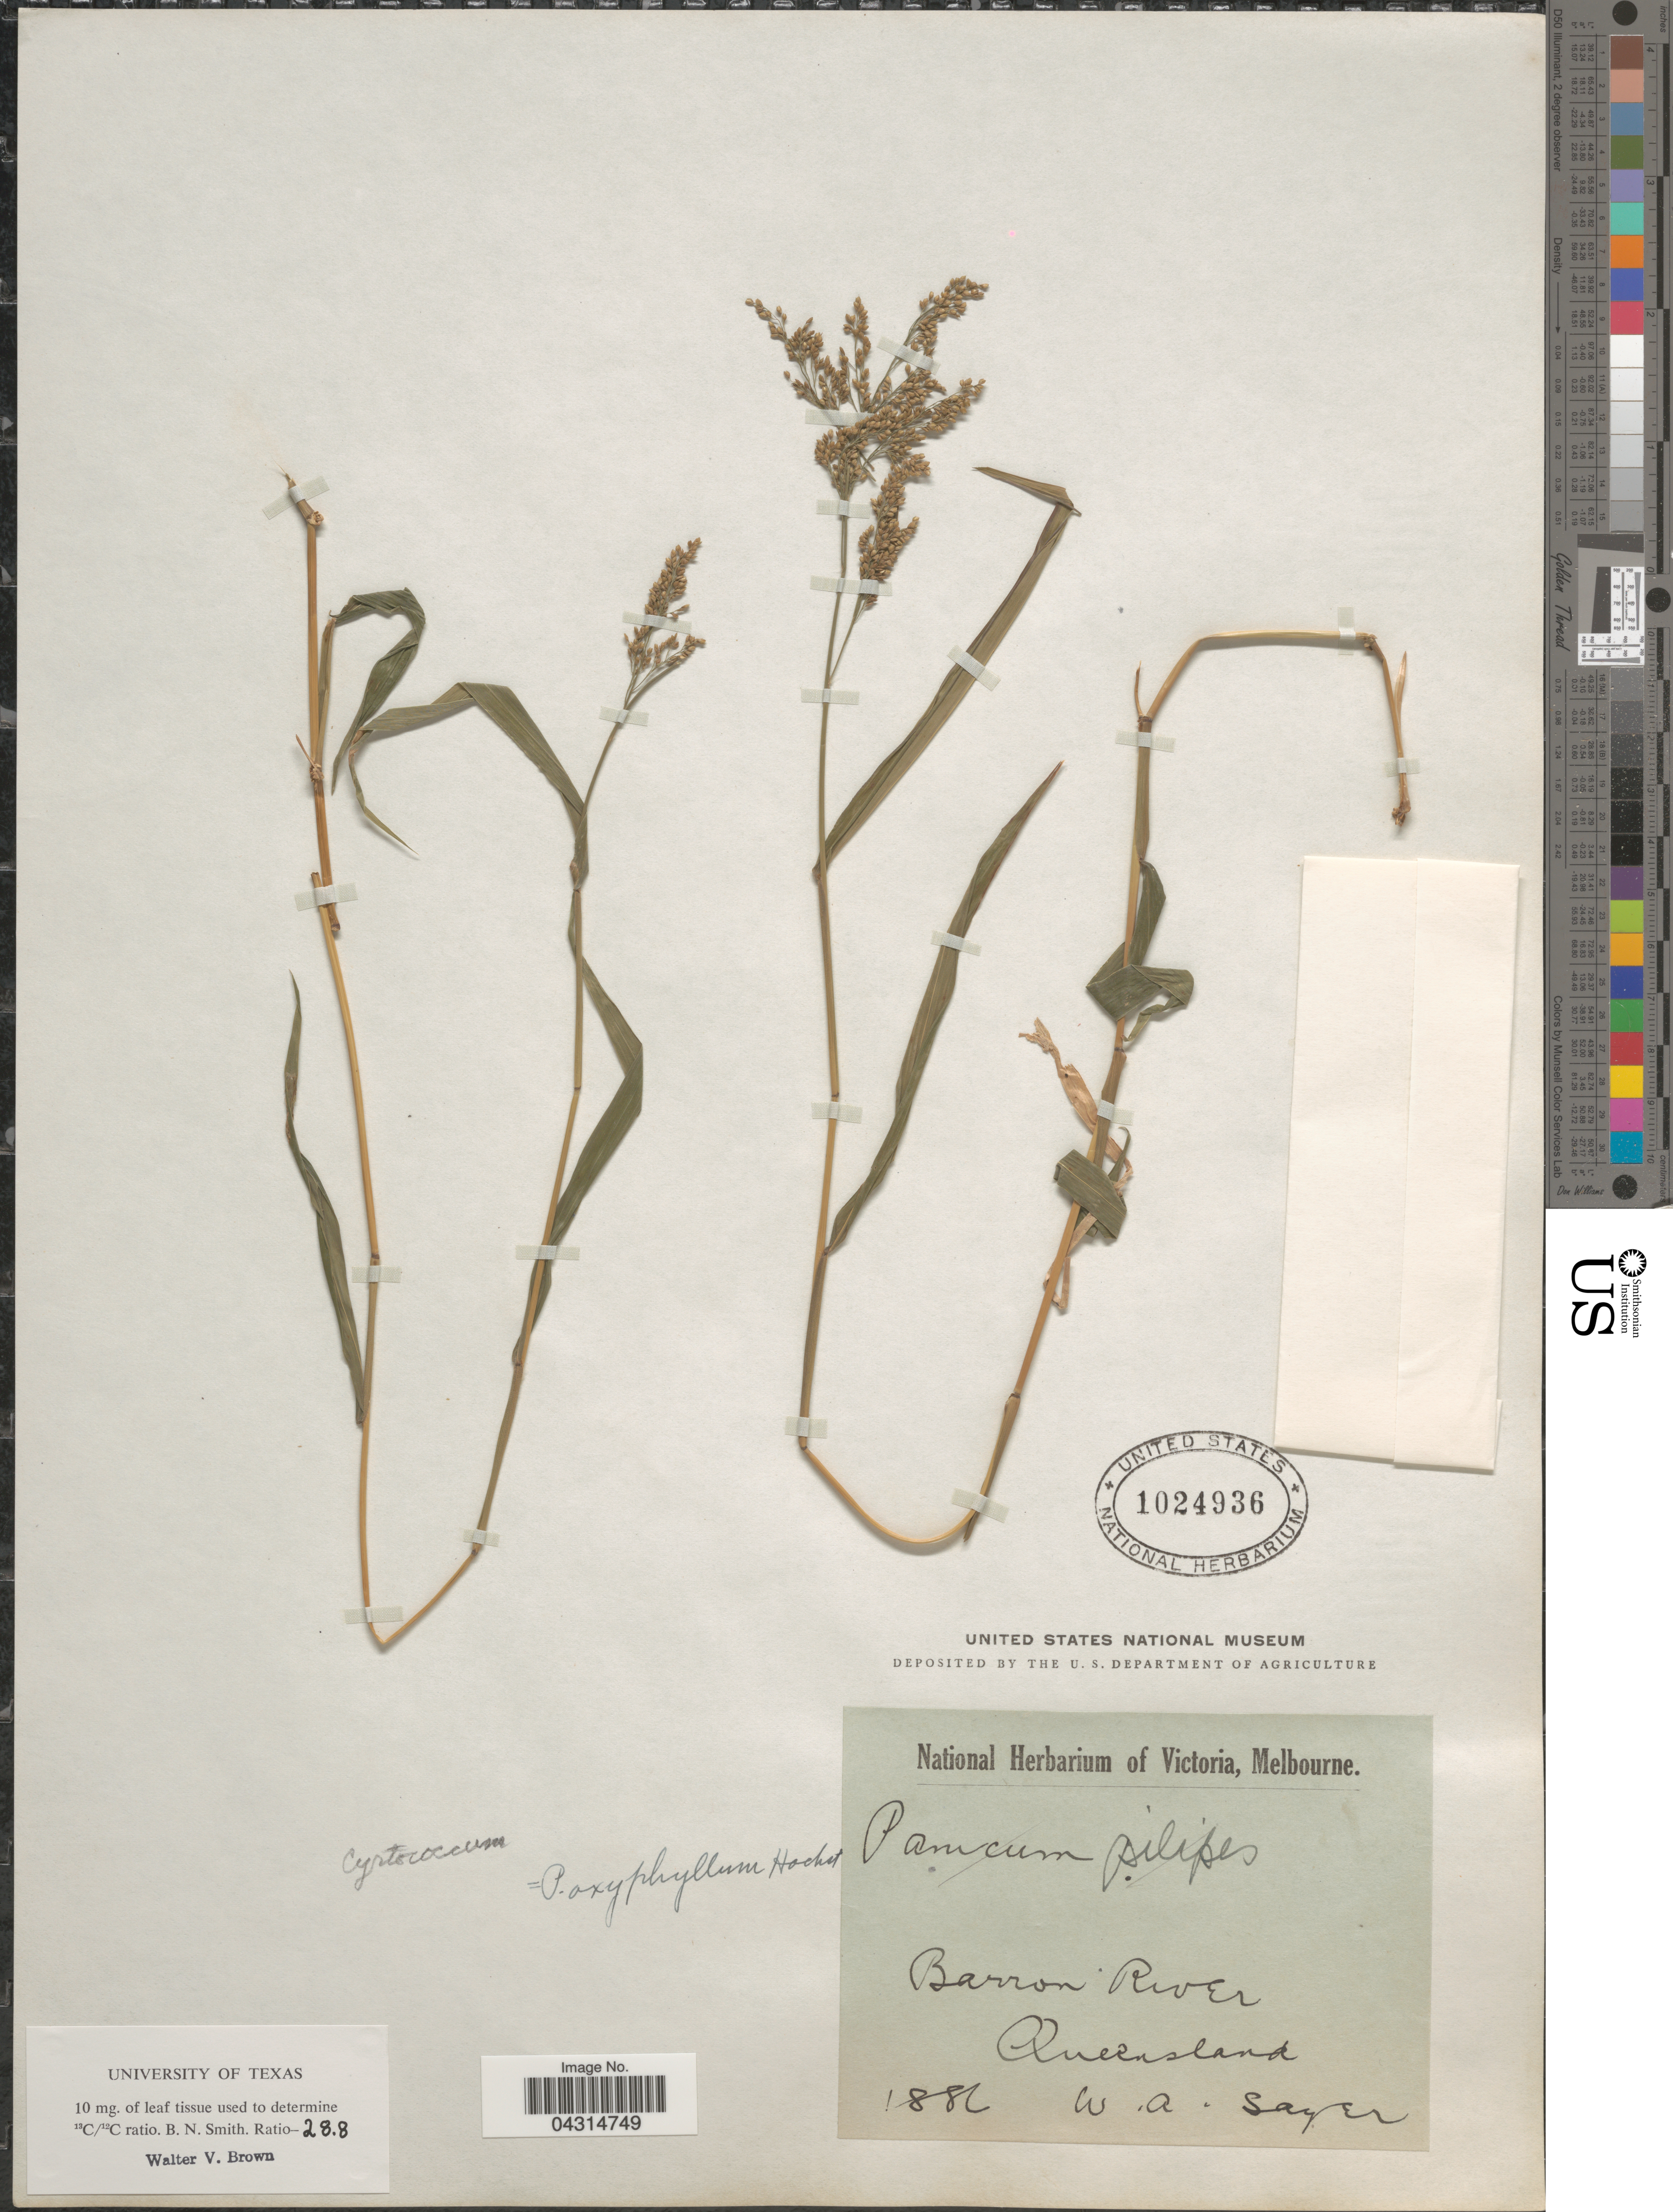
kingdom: Plantae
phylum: Tracheophyta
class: Liliopsida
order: Poales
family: Poaceae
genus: Cyrtococcum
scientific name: Cyrtococcum oxyphyllum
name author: (Steud.) Stapf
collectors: W. Sayer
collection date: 1886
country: Australia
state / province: Queensland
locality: Barron River.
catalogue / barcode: US 1024936